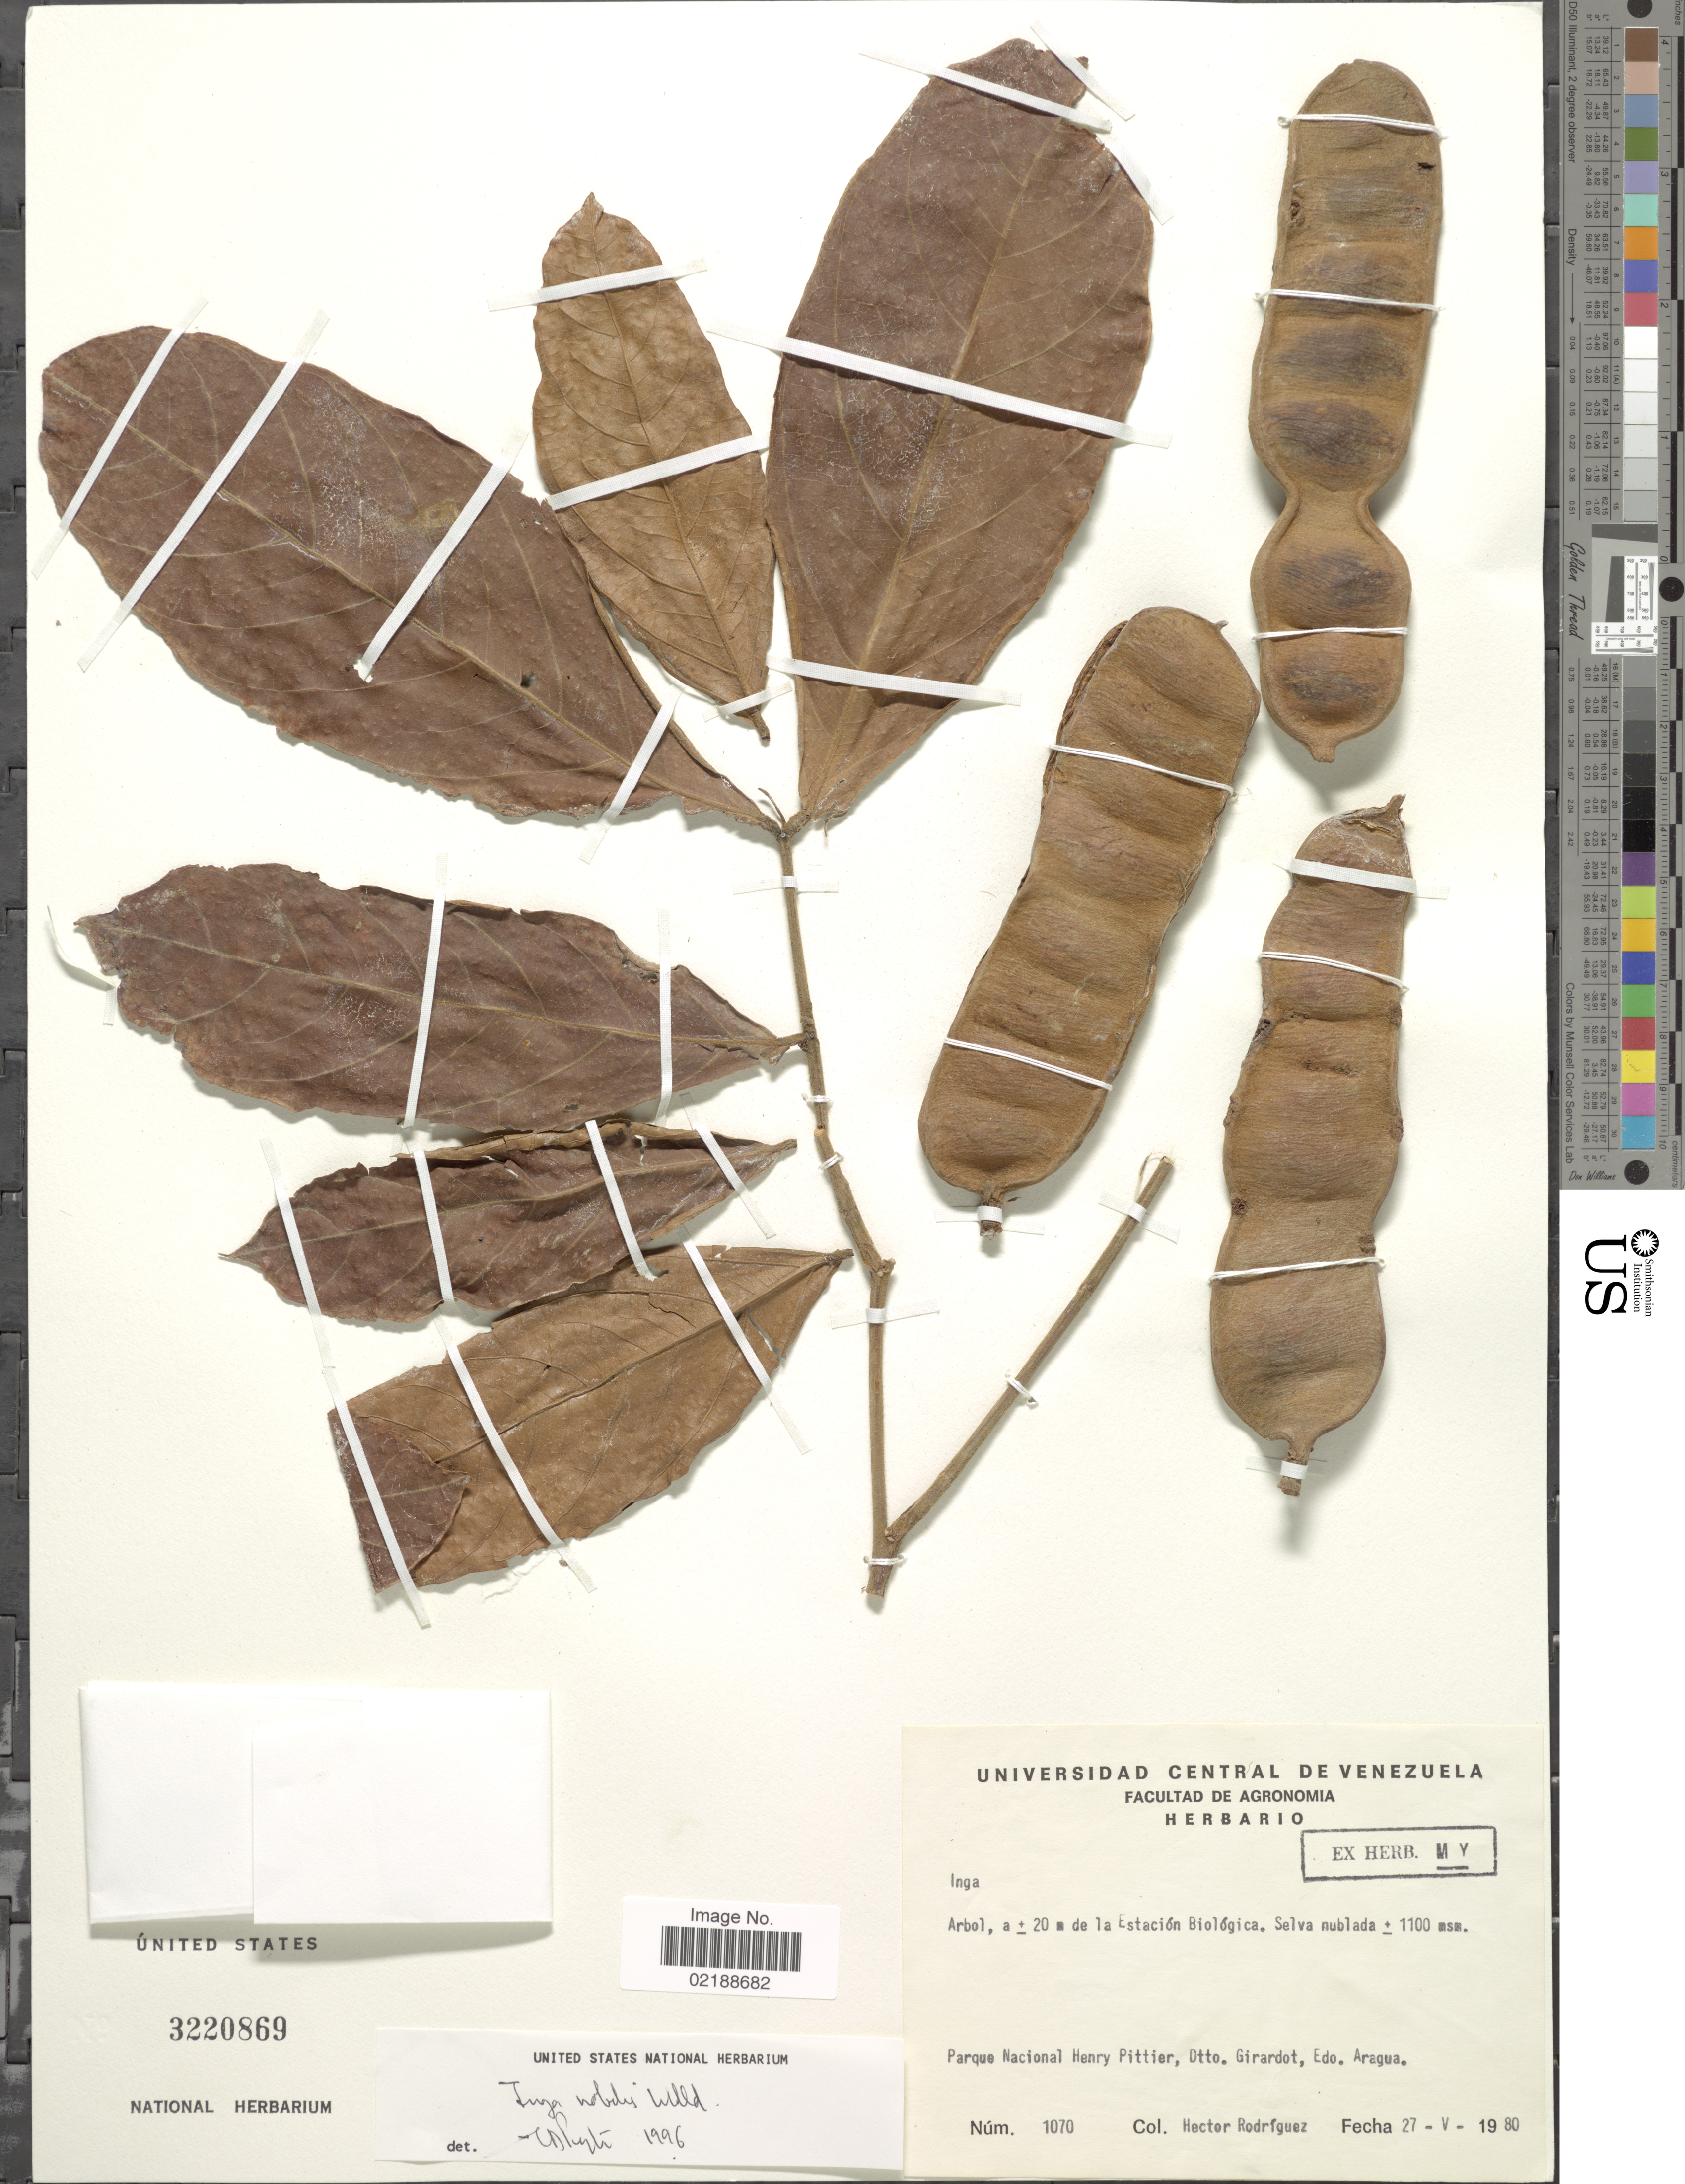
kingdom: Plantae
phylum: Tracheophyta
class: Magnoliopsida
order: Fabales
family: Fabaceae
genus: Inga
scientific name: Inga nobilis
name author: Willd.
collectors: H. Rodríguez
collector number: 1070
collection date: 1980-05-27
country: Venezuela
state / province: Aragua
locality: Parque Nacional Henry Pittier, Dtoo. Girardot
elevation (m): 1100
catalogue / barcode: US 3220869